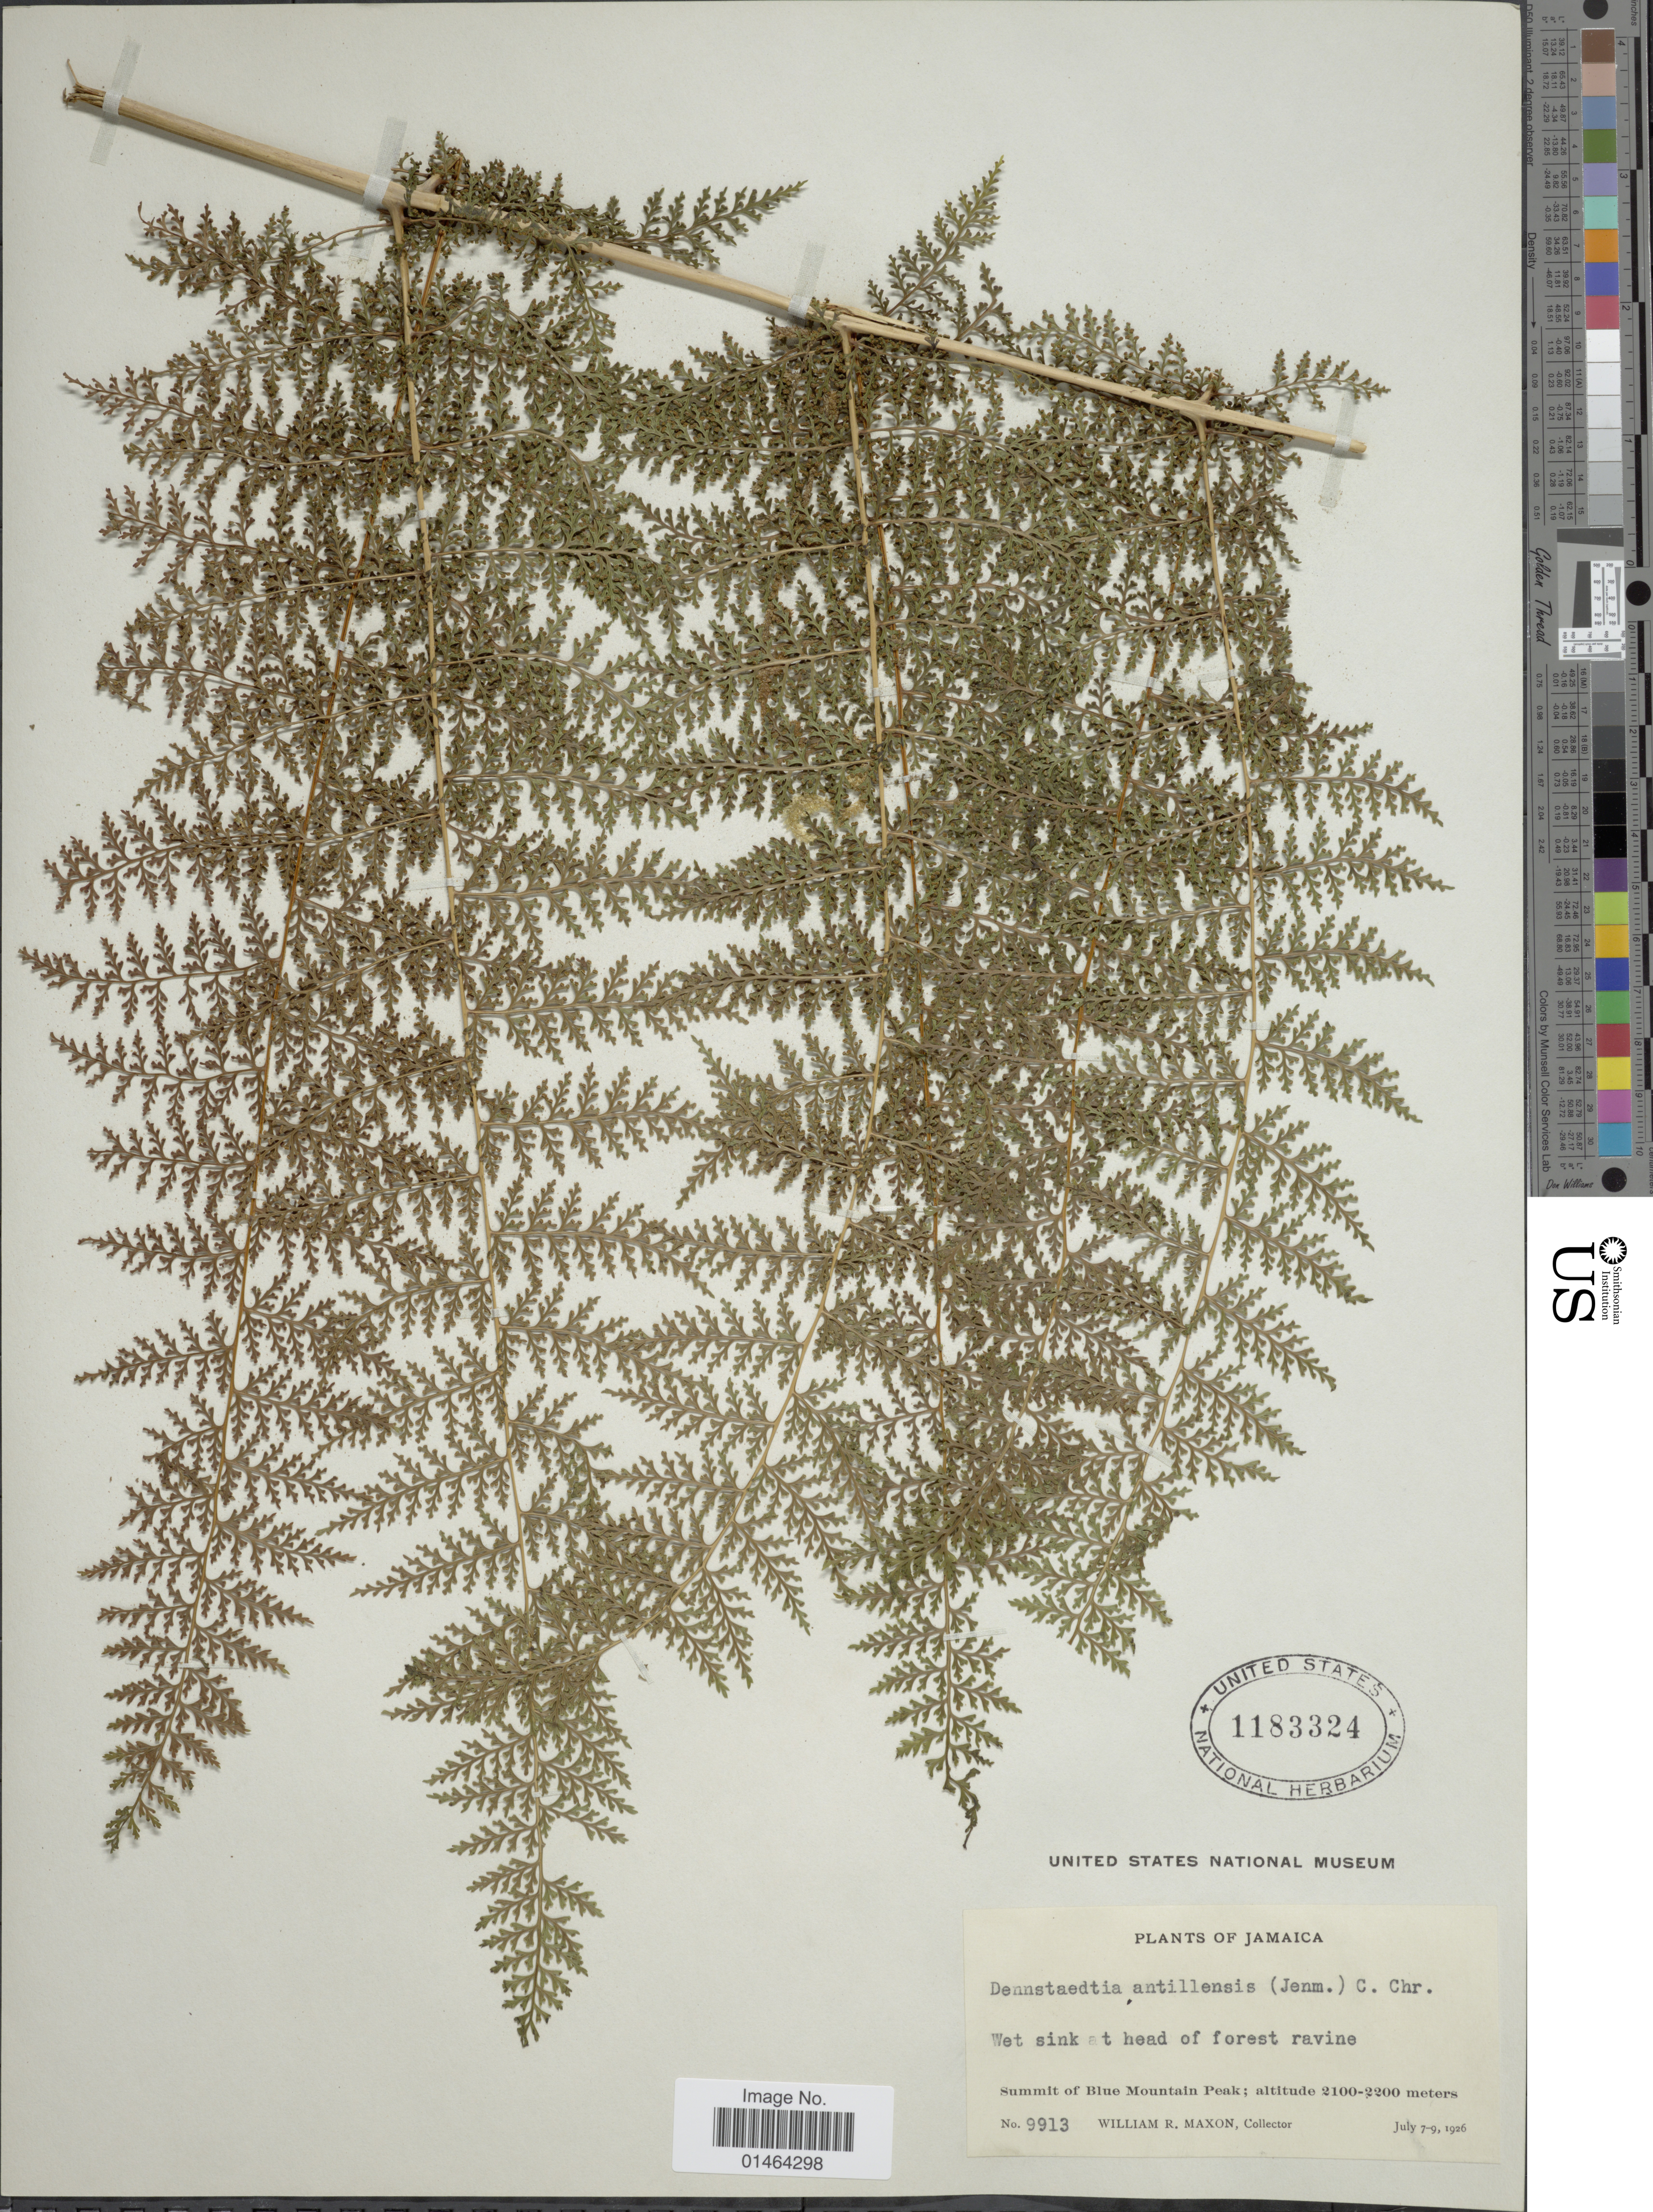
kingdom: Plantae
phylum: Tracheophyta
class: Polypodiopsida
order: Polypodiales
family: Dennstaedtiaceae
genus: Dennstaedtia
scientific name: Dennstaedtia antillensis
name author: (Jenman) C. Chr.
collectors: W. R. Maxon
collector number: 9913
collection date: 1926-07-07/1926-07-09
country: Jamaica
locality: Summit of Blue Mountain Peak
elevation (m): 2100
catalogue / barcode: US 1183324